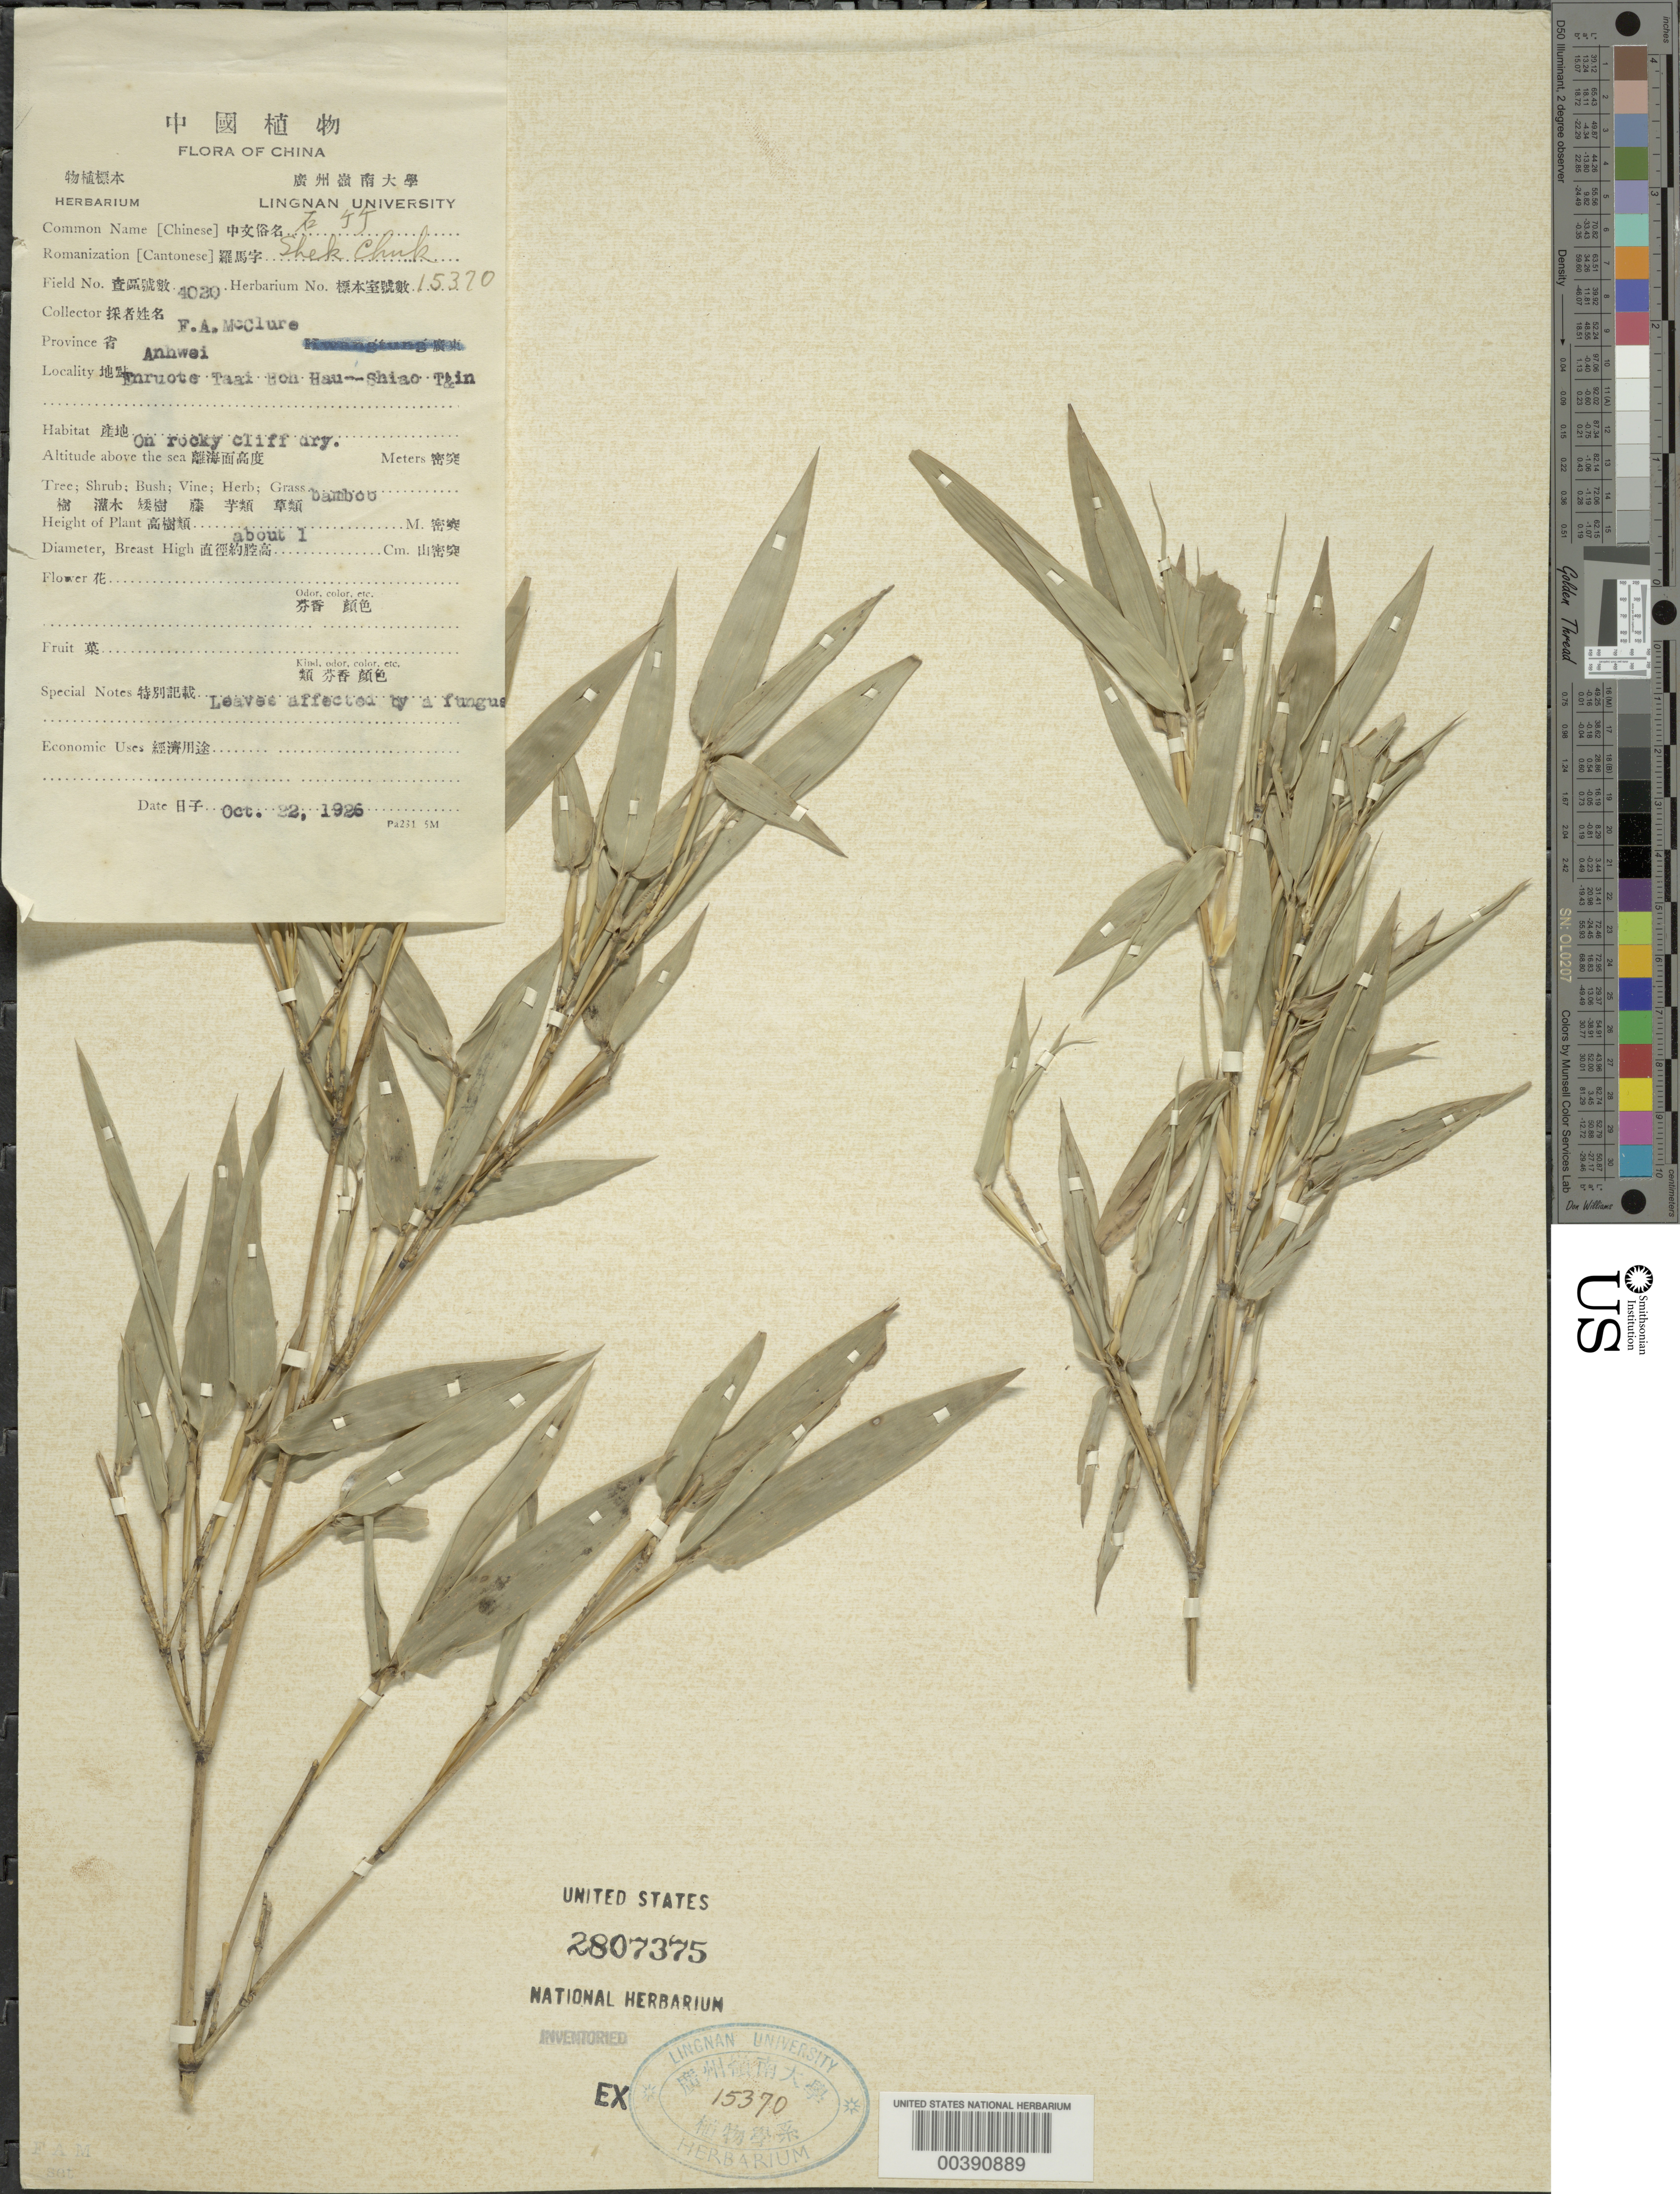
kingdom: Plantae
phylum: Tracheophyta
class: Liliopsida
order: Poales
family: Poaceae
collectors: F. A. McClure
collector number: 4020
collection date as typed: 22 Oct 1926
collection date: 1926-10-22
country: China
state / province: Anhui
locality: Taai hoh hau-shiao tain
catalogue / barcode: US 2807375